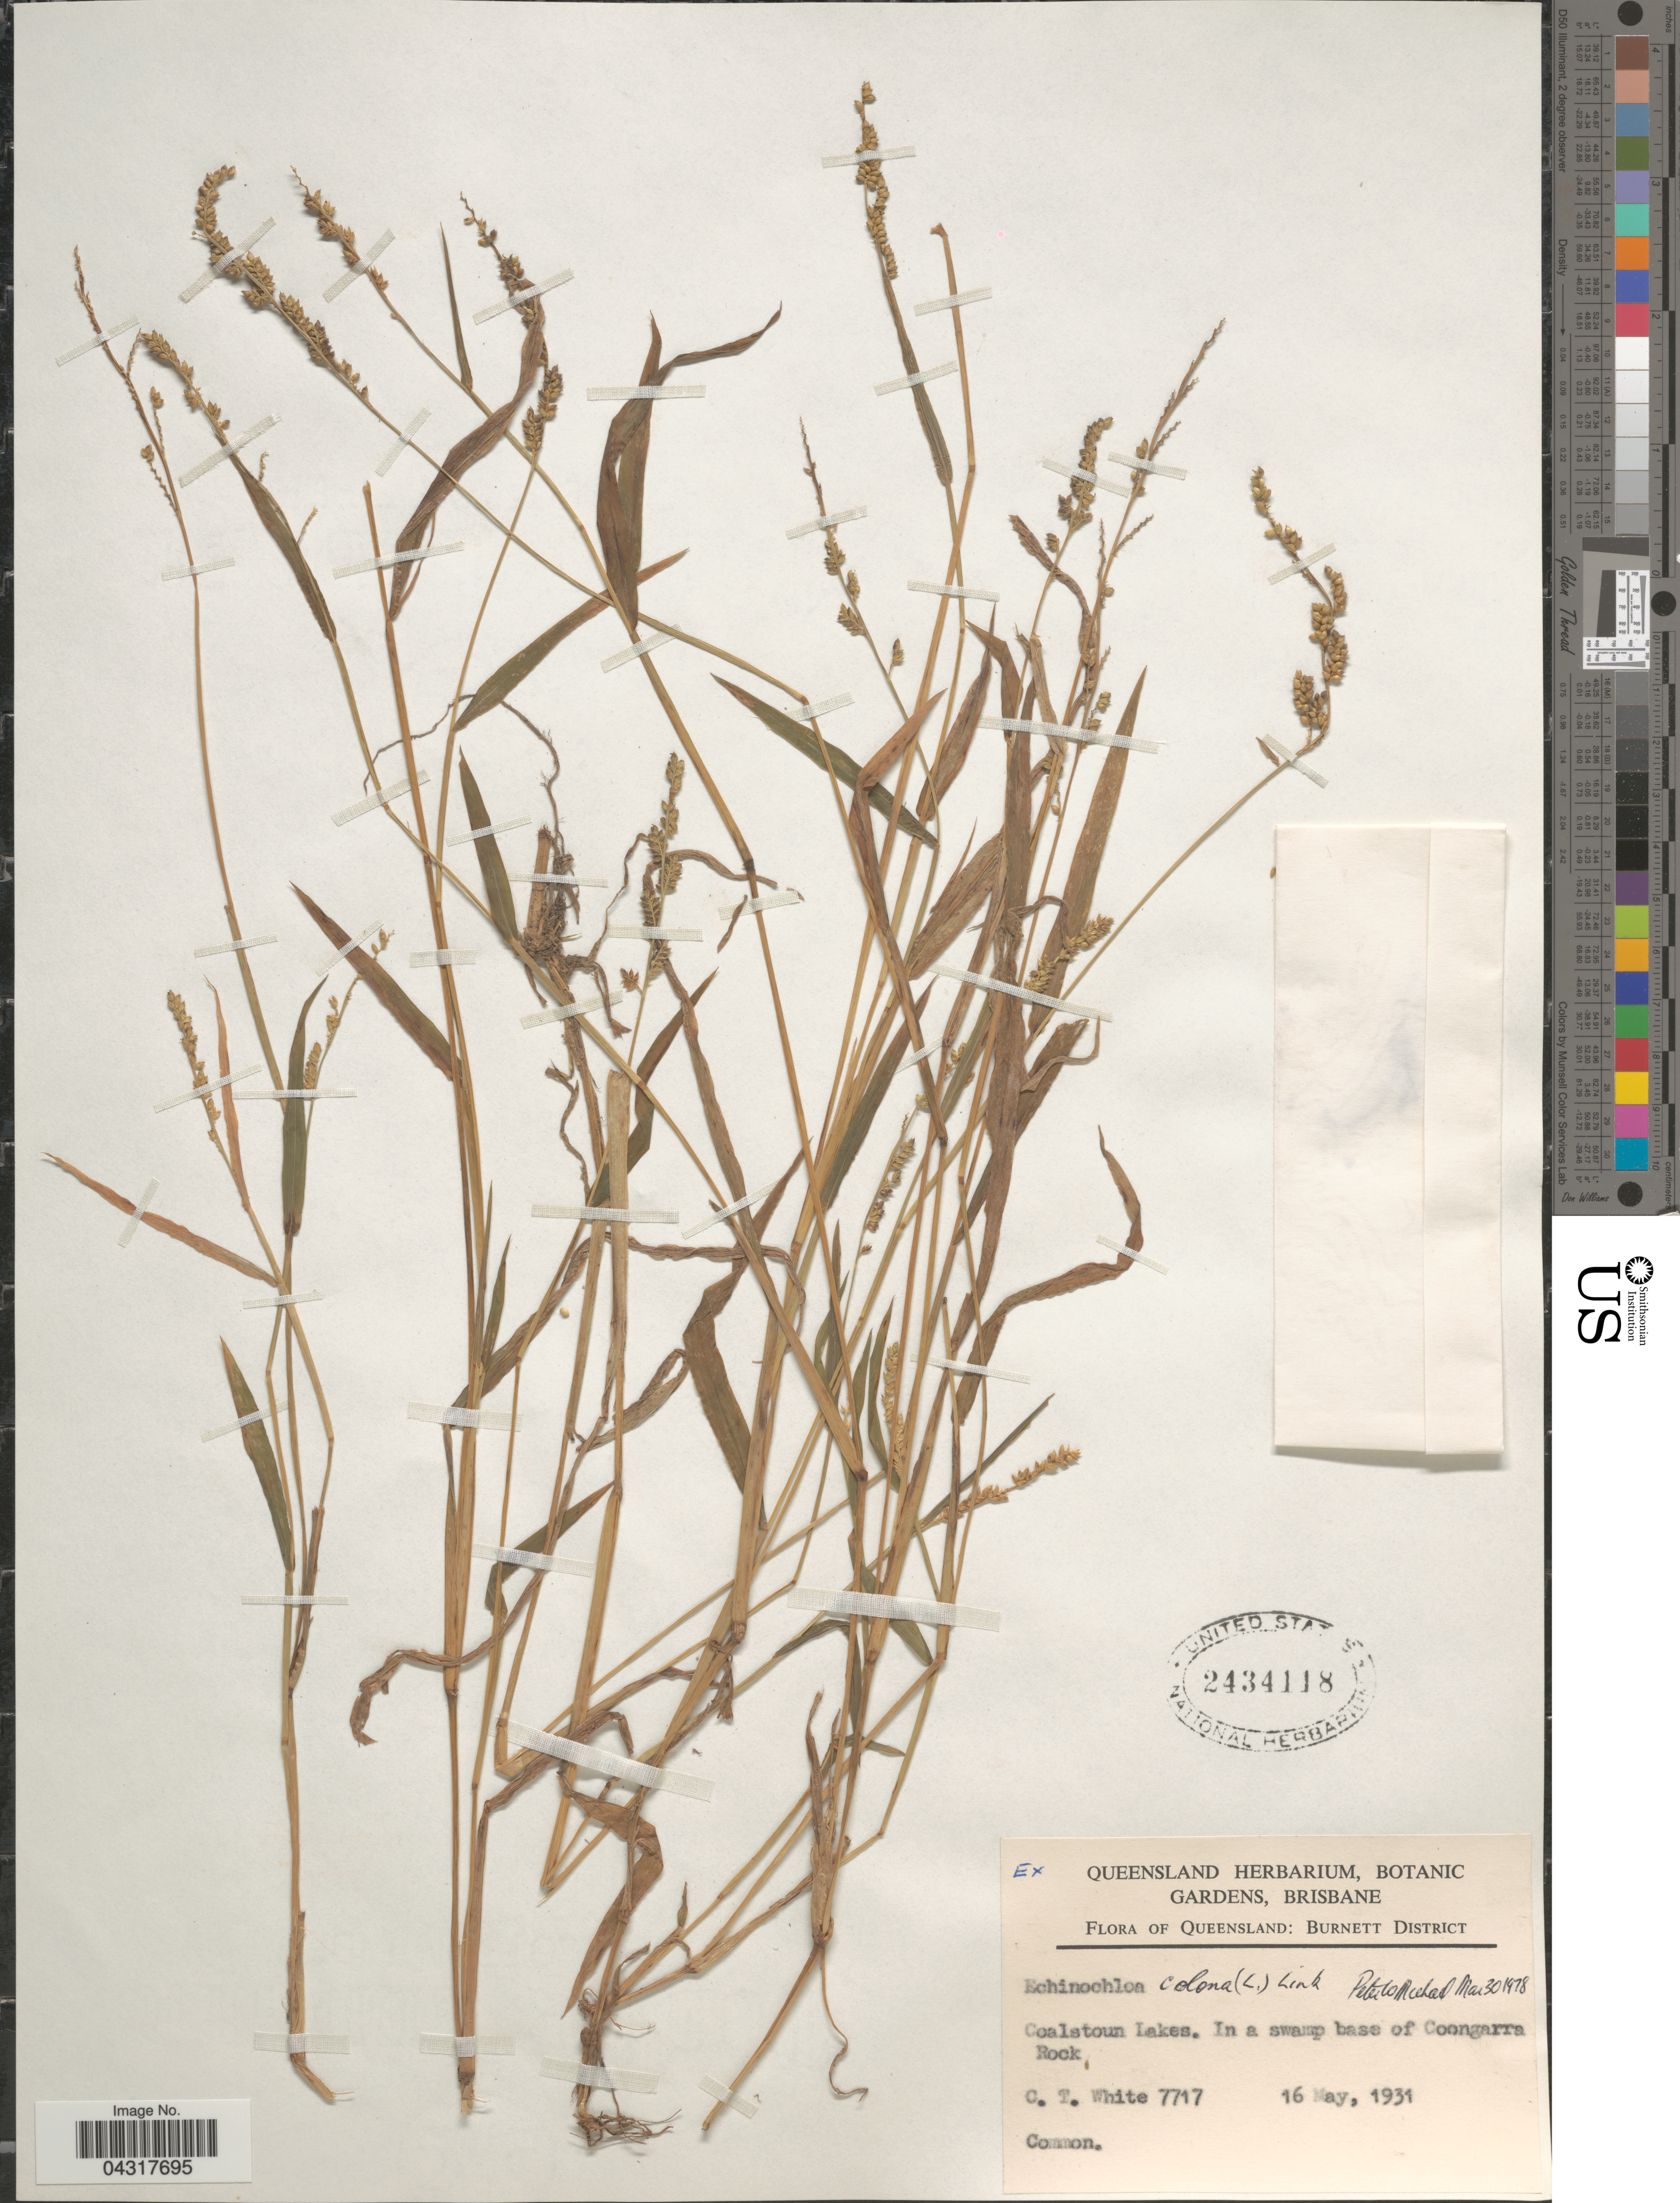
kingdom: Plantae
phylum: Tracheophyta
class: Liliopsida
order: Poales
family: Poaceae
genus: Echinochloa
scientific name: Echinochloa colona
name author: (L.) Link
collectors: C. T. White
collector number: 7717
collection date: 1931-05-16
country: Australia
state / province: Queensland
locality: Burnett District. Coalstoun Lakes. In a swamp base of Coongarra Rock.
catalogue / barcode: US 2434118